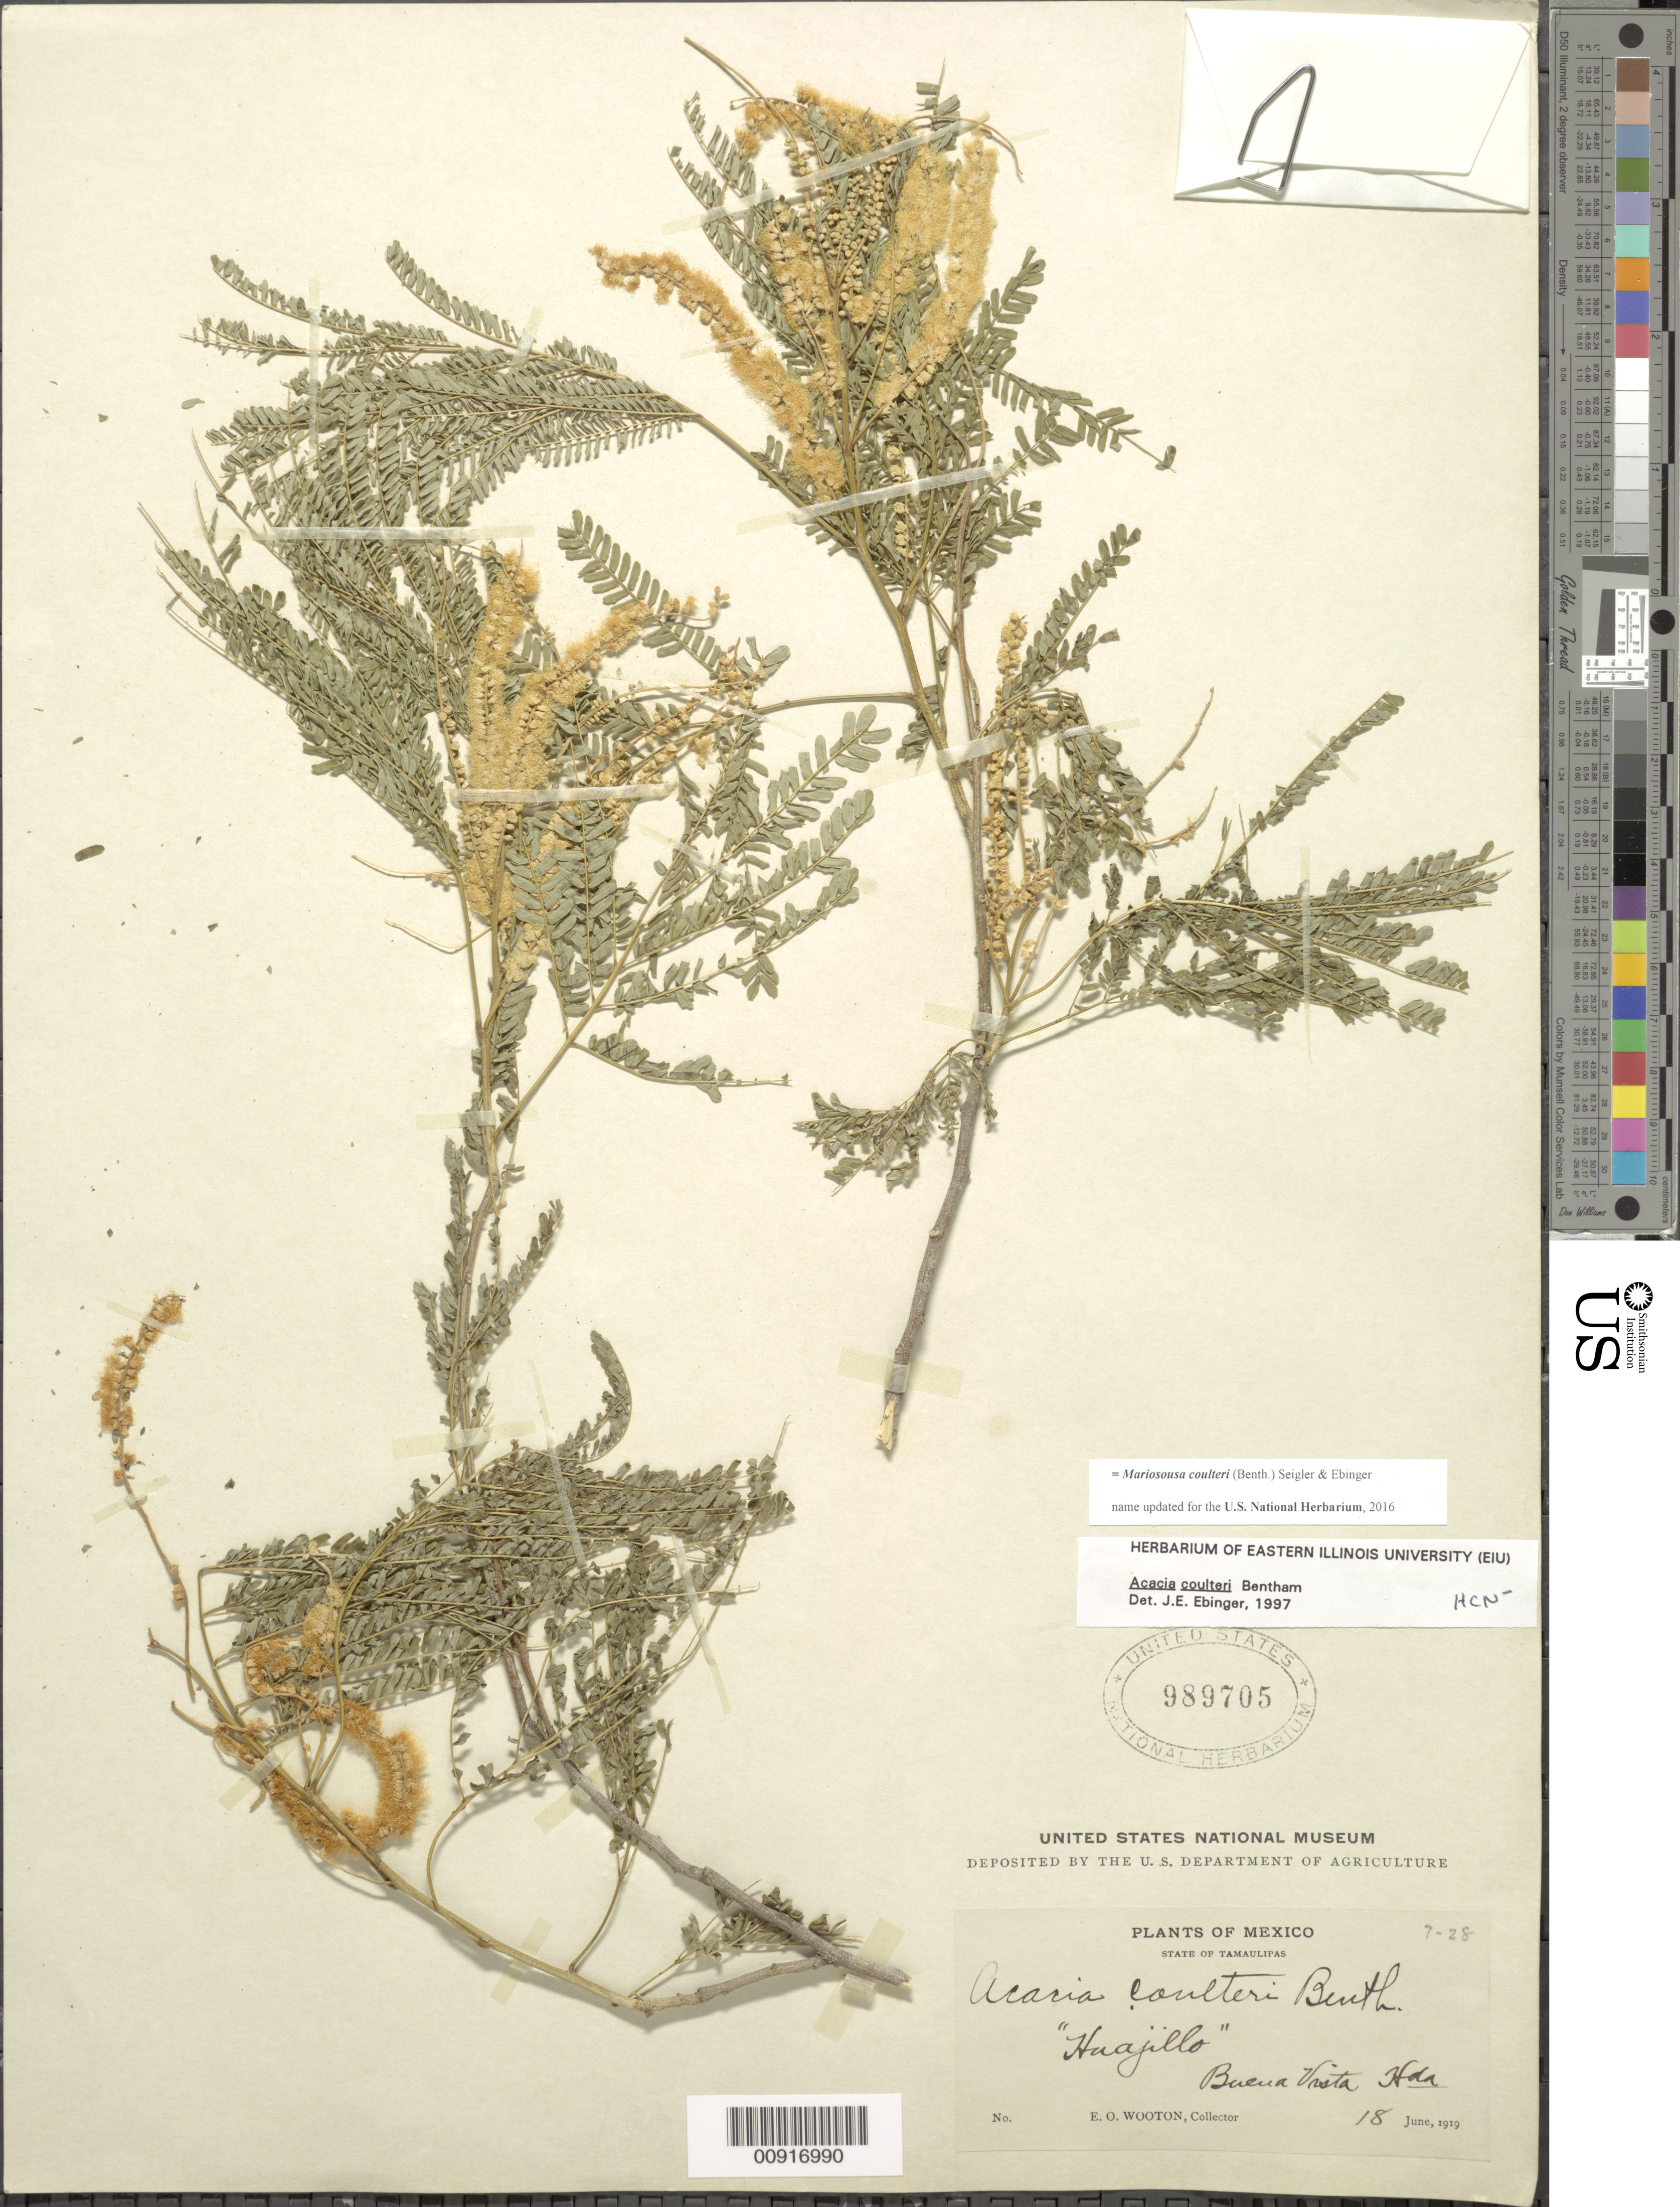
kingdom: Plantae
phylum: Tracheophyta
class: Magnoliopsida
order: Fabales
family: Fabaceae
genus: Mariosousa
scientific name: Mariosousa coulteri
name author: (Benth.) Seigler & Ebinger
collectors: E. O. Wooton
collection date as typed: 18 Jun 1919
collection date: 1919-06-18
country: Mexico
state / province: Tamaulipas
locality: Tamaulipas: Buena Vista Hacienda.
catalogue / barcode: US 989705